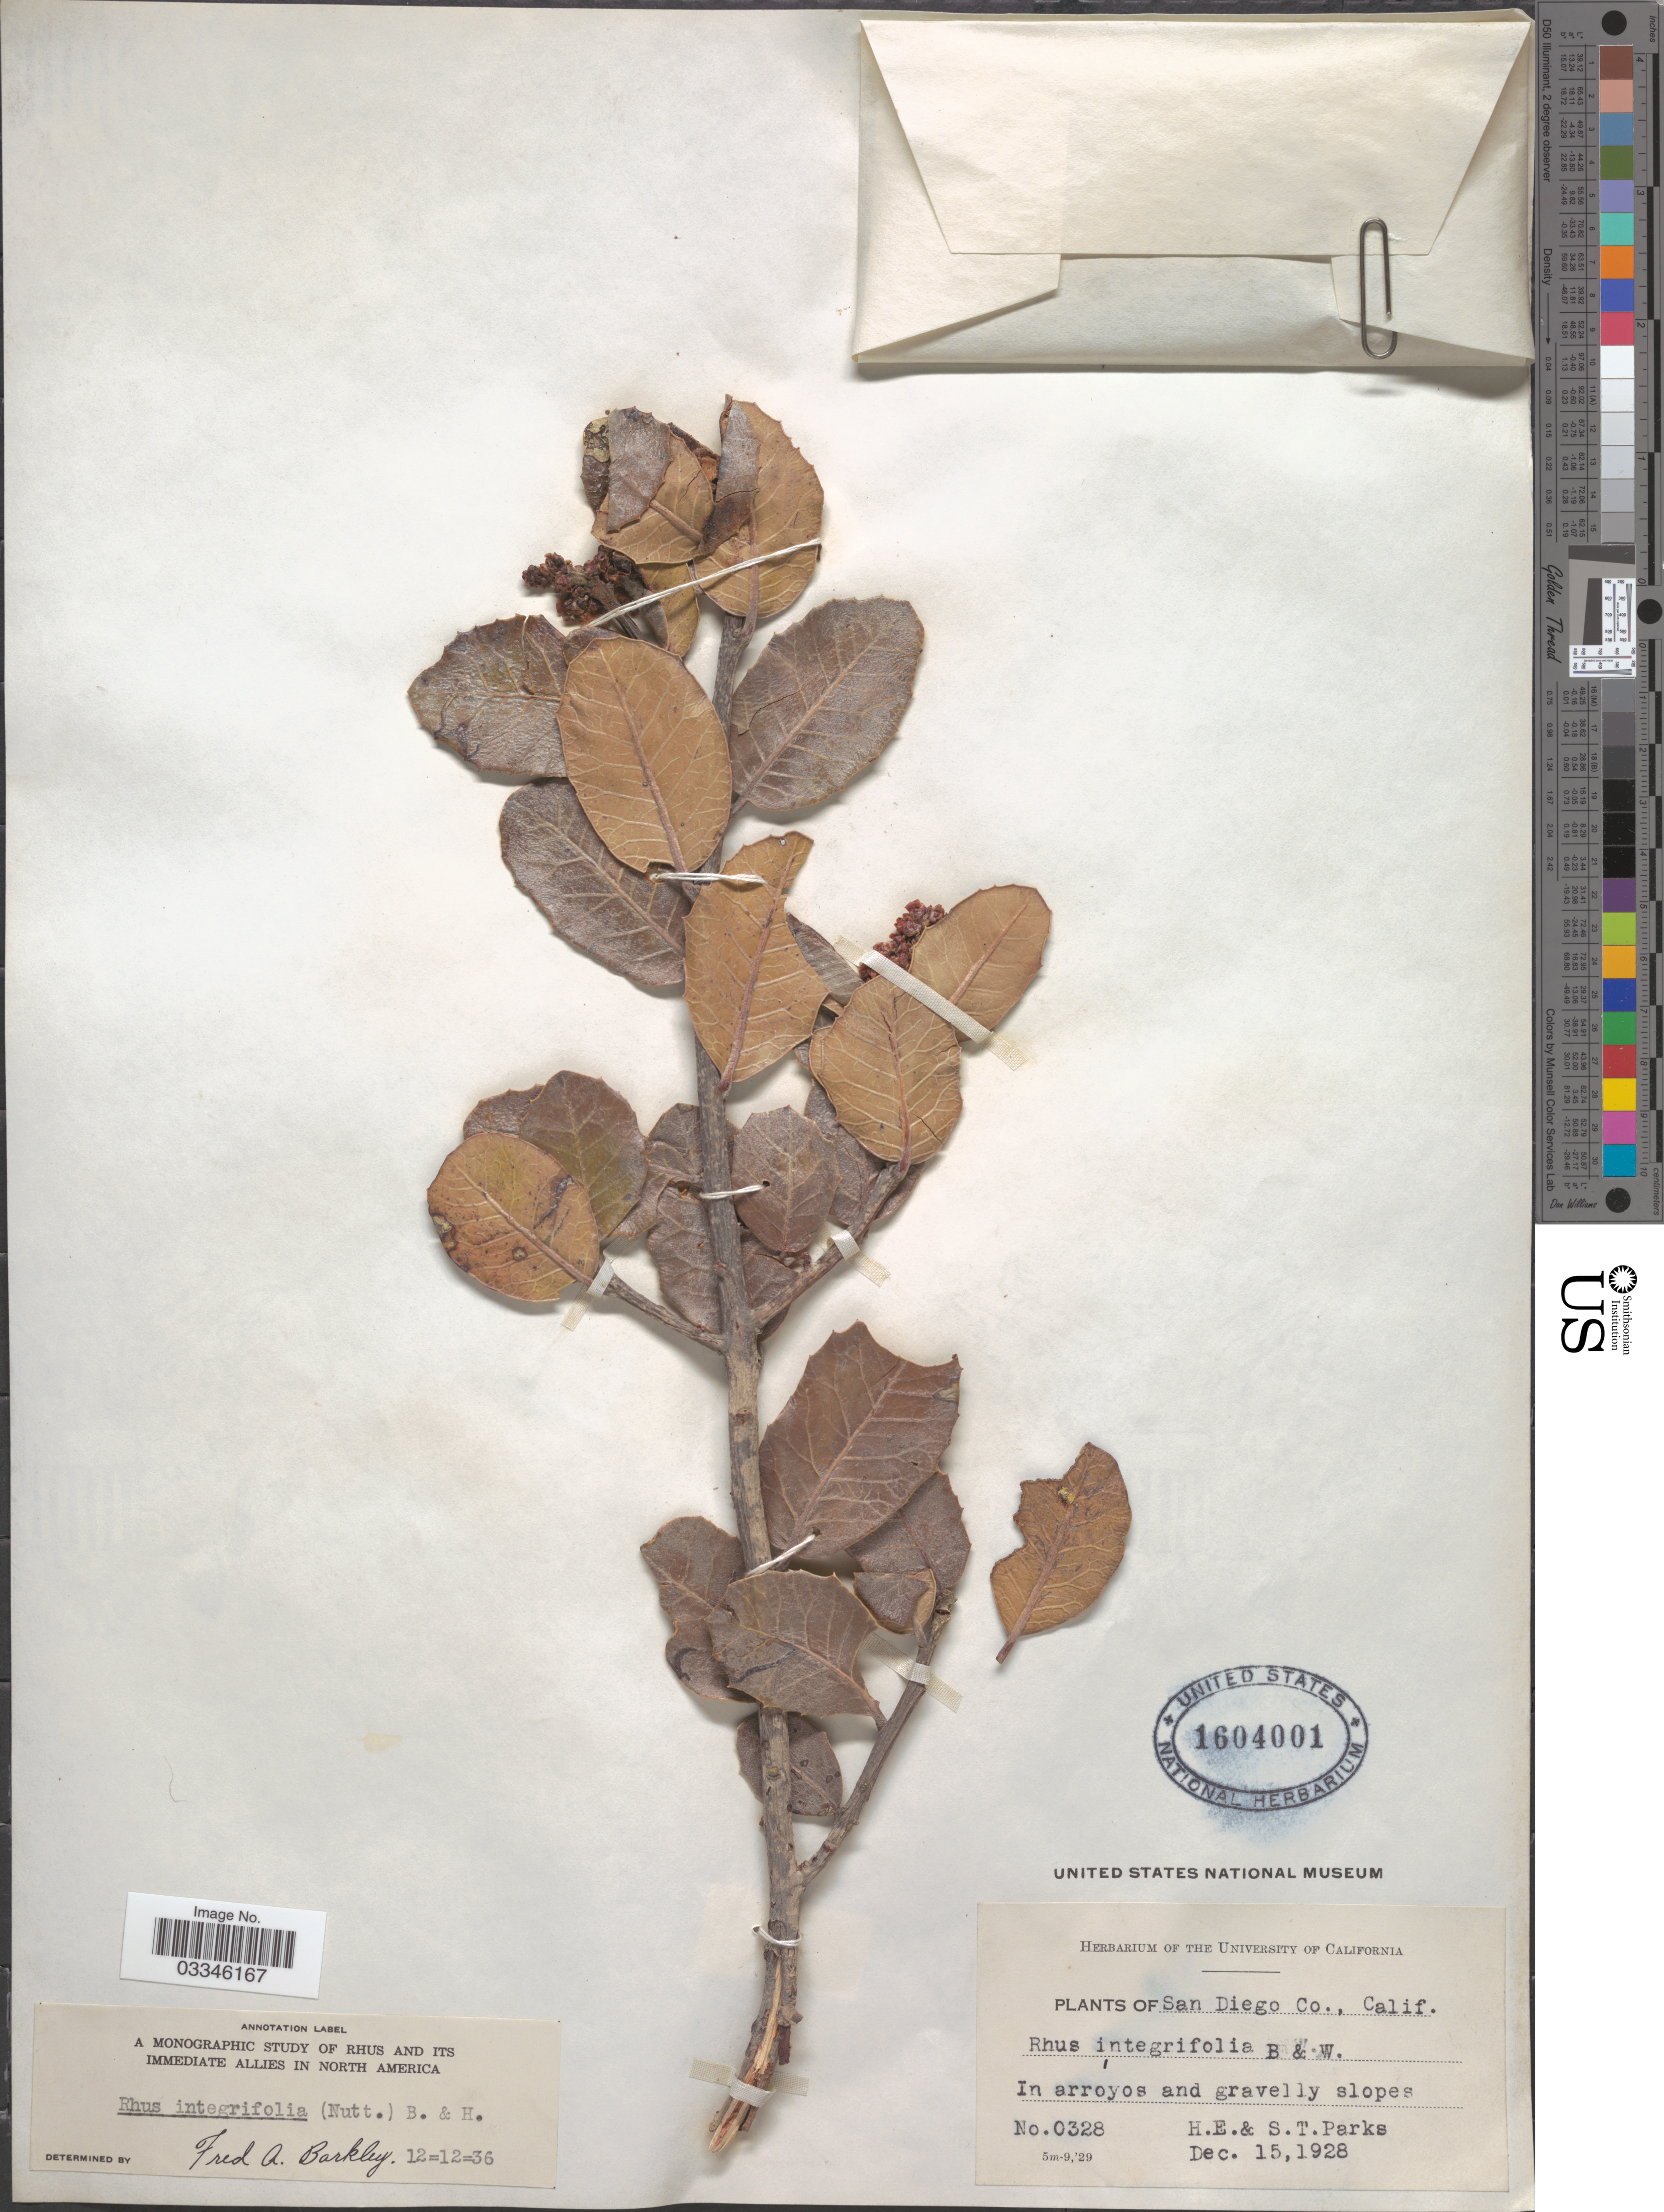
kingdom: Plantae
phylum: Tracheophyta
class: Magnoliopsida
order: Sapindales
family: Anacardiaceae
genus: Rhus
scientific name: Rhus integrifolia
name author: (Nutt.) Benth. & Hook. f. ex W.H. Brewer & S. Watson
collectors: H. E. Parks & S. Parks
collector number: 0328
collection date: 1928-12-15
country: United States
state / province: California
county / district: San Diego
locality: San Diego Co.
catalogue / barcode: US 1604001